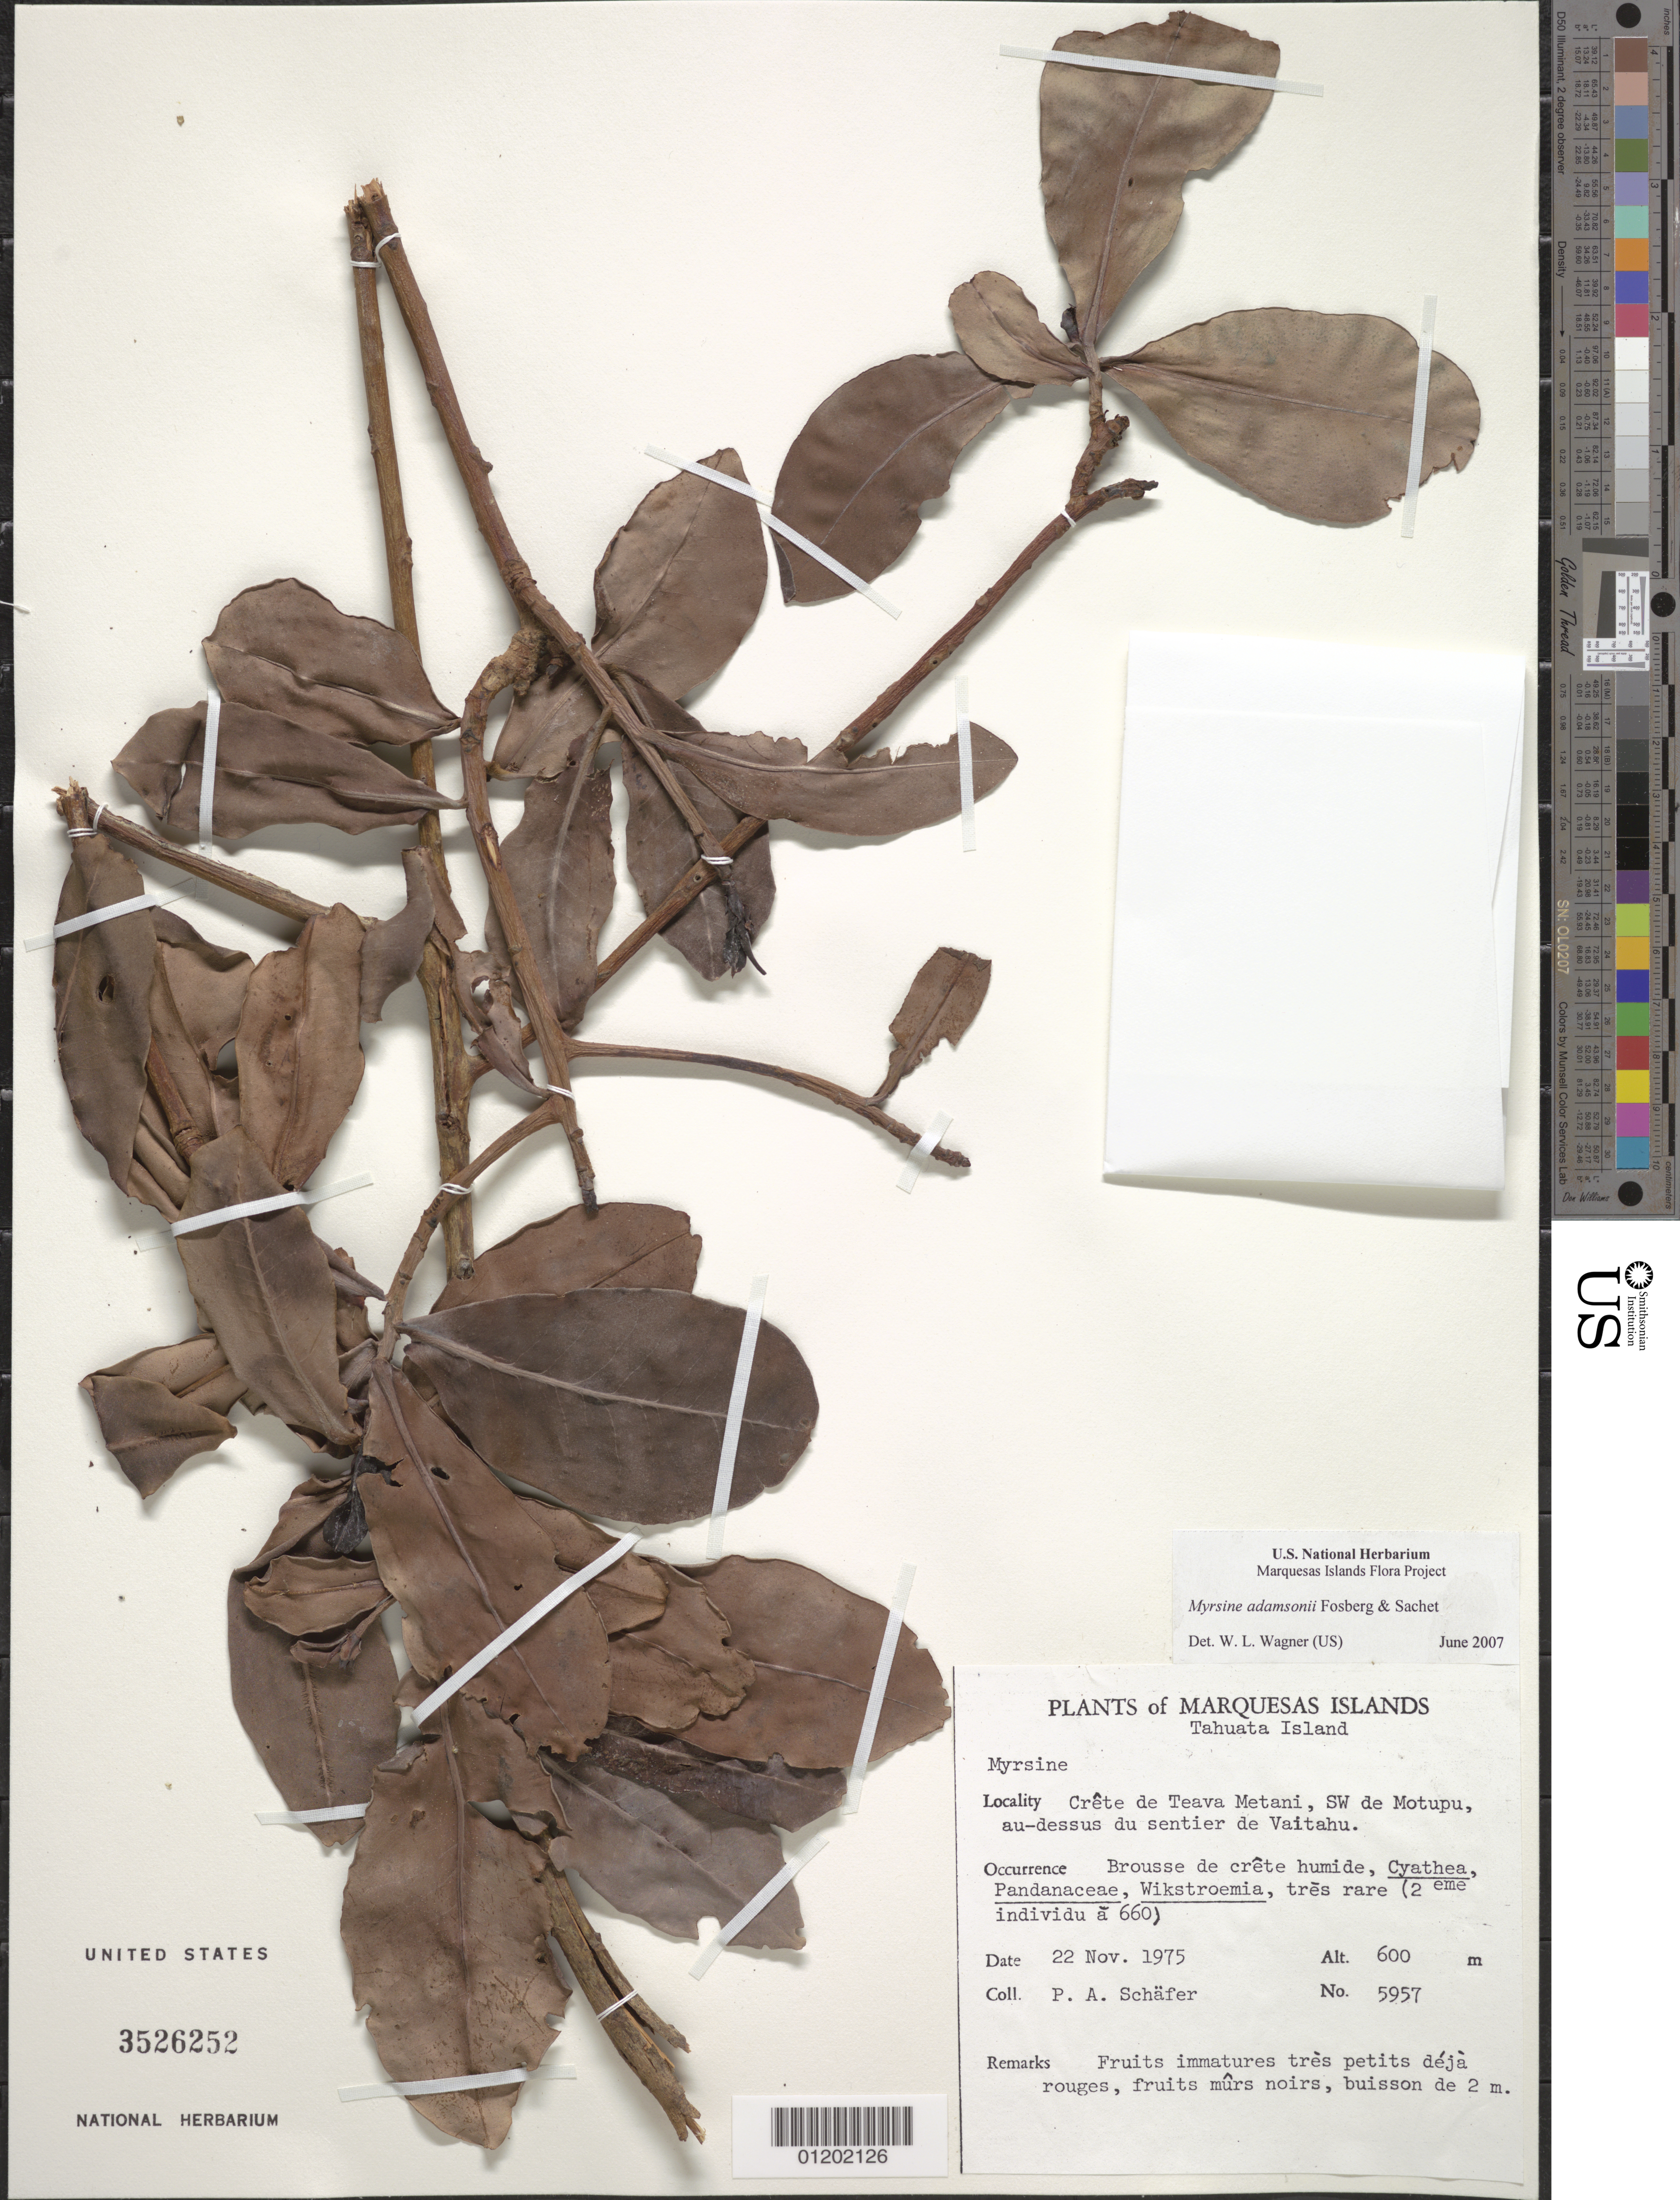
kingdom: Plantae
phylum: Tracheophyta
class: Magnoliopsida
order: Ericales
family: Primulaceae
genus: Myrsine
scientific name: Myrsine adamsonii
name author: Fosberg & Sachet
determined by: Wagner, W. L., (BOT), Smithsonian Institution - National Museum of Natural History (UNITED STATES)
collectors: P. A. Schäfer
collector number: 5957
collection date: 1975-11-22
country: French Polynesia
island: Tahuata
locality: Crête de Teava Metani, SW de Motupu, au-dessus du sentier de Vaitahu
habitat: Brousse de crête humide, Cyathea, Pandanaceae, Wikstroemia; très rare (2 individu à 660)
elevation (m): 600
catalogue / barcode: US 3526252